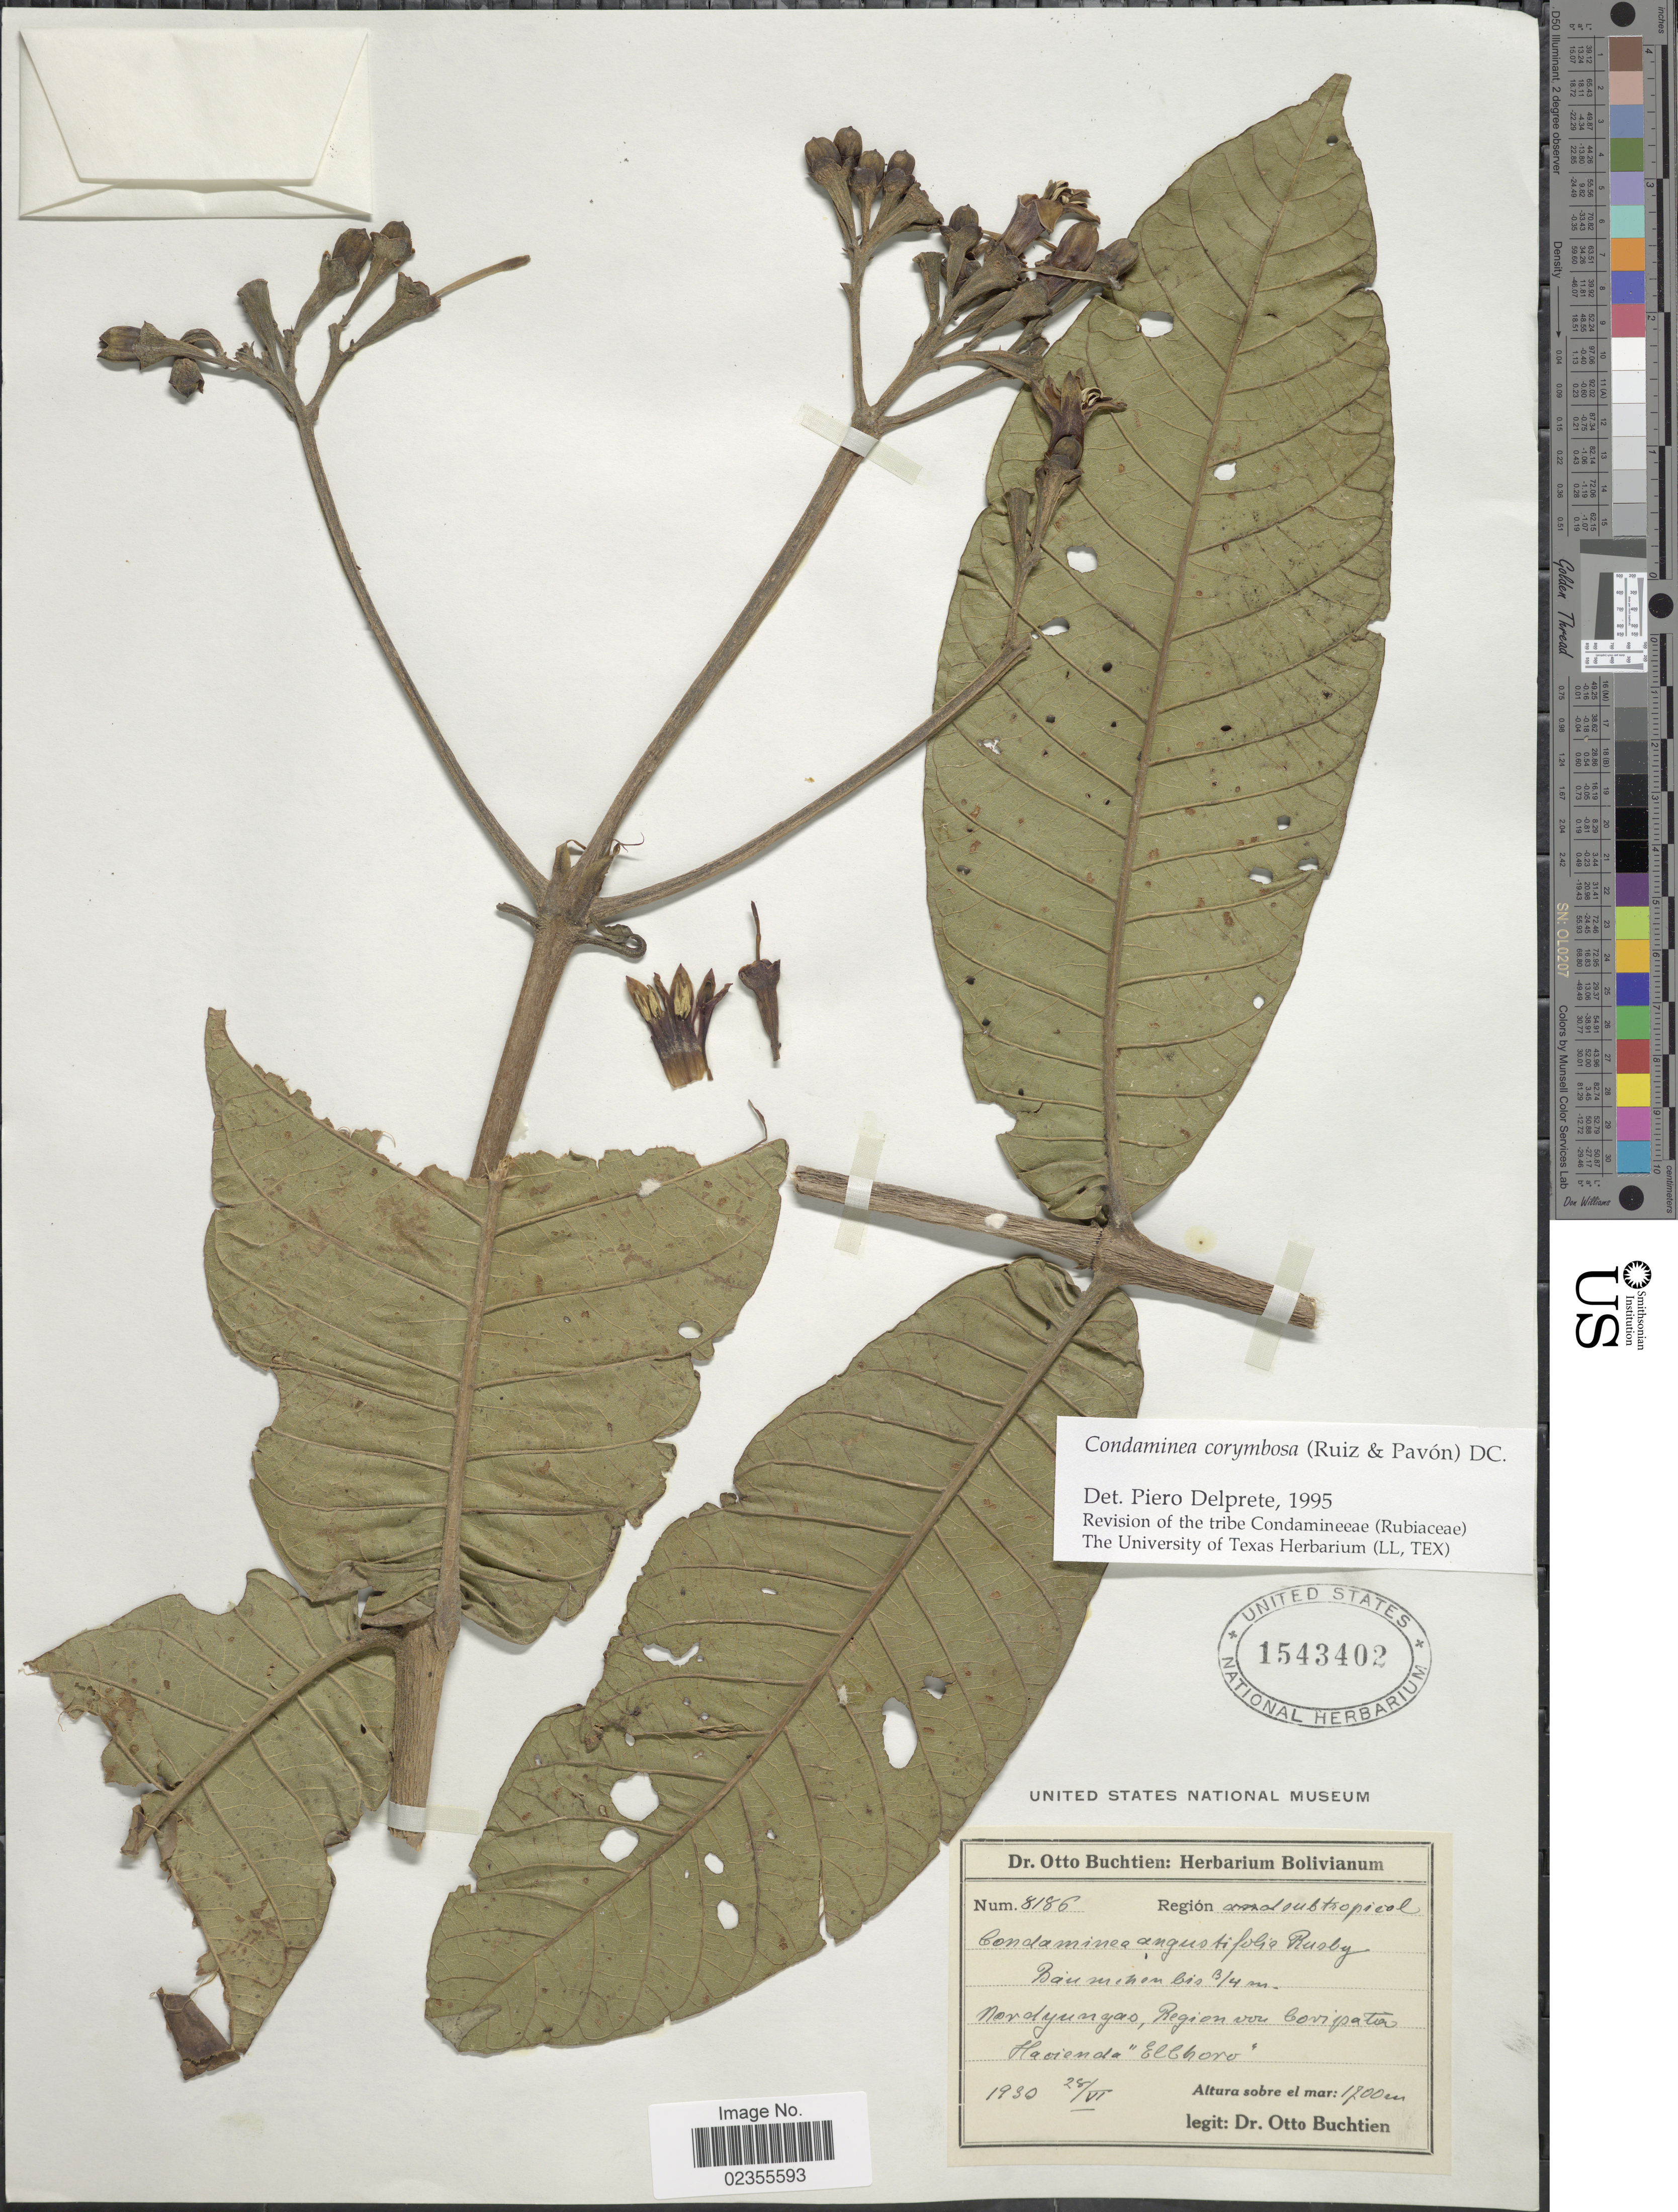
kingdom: Plantae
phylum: Tracheophyta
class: Magnoliopsida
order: Gentianales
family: Rubiaceae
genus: Condaminea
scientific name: Condaminea corymbosa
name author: (Ruiz & Pav.) DC.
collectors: O. Buchtien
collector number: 8186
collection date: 1930-06-28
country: Bolivia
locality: Region subtropical. Nordyungas, Region von Coripata Hacienda "El Choro"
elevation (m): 1700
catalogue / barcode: US 1543402